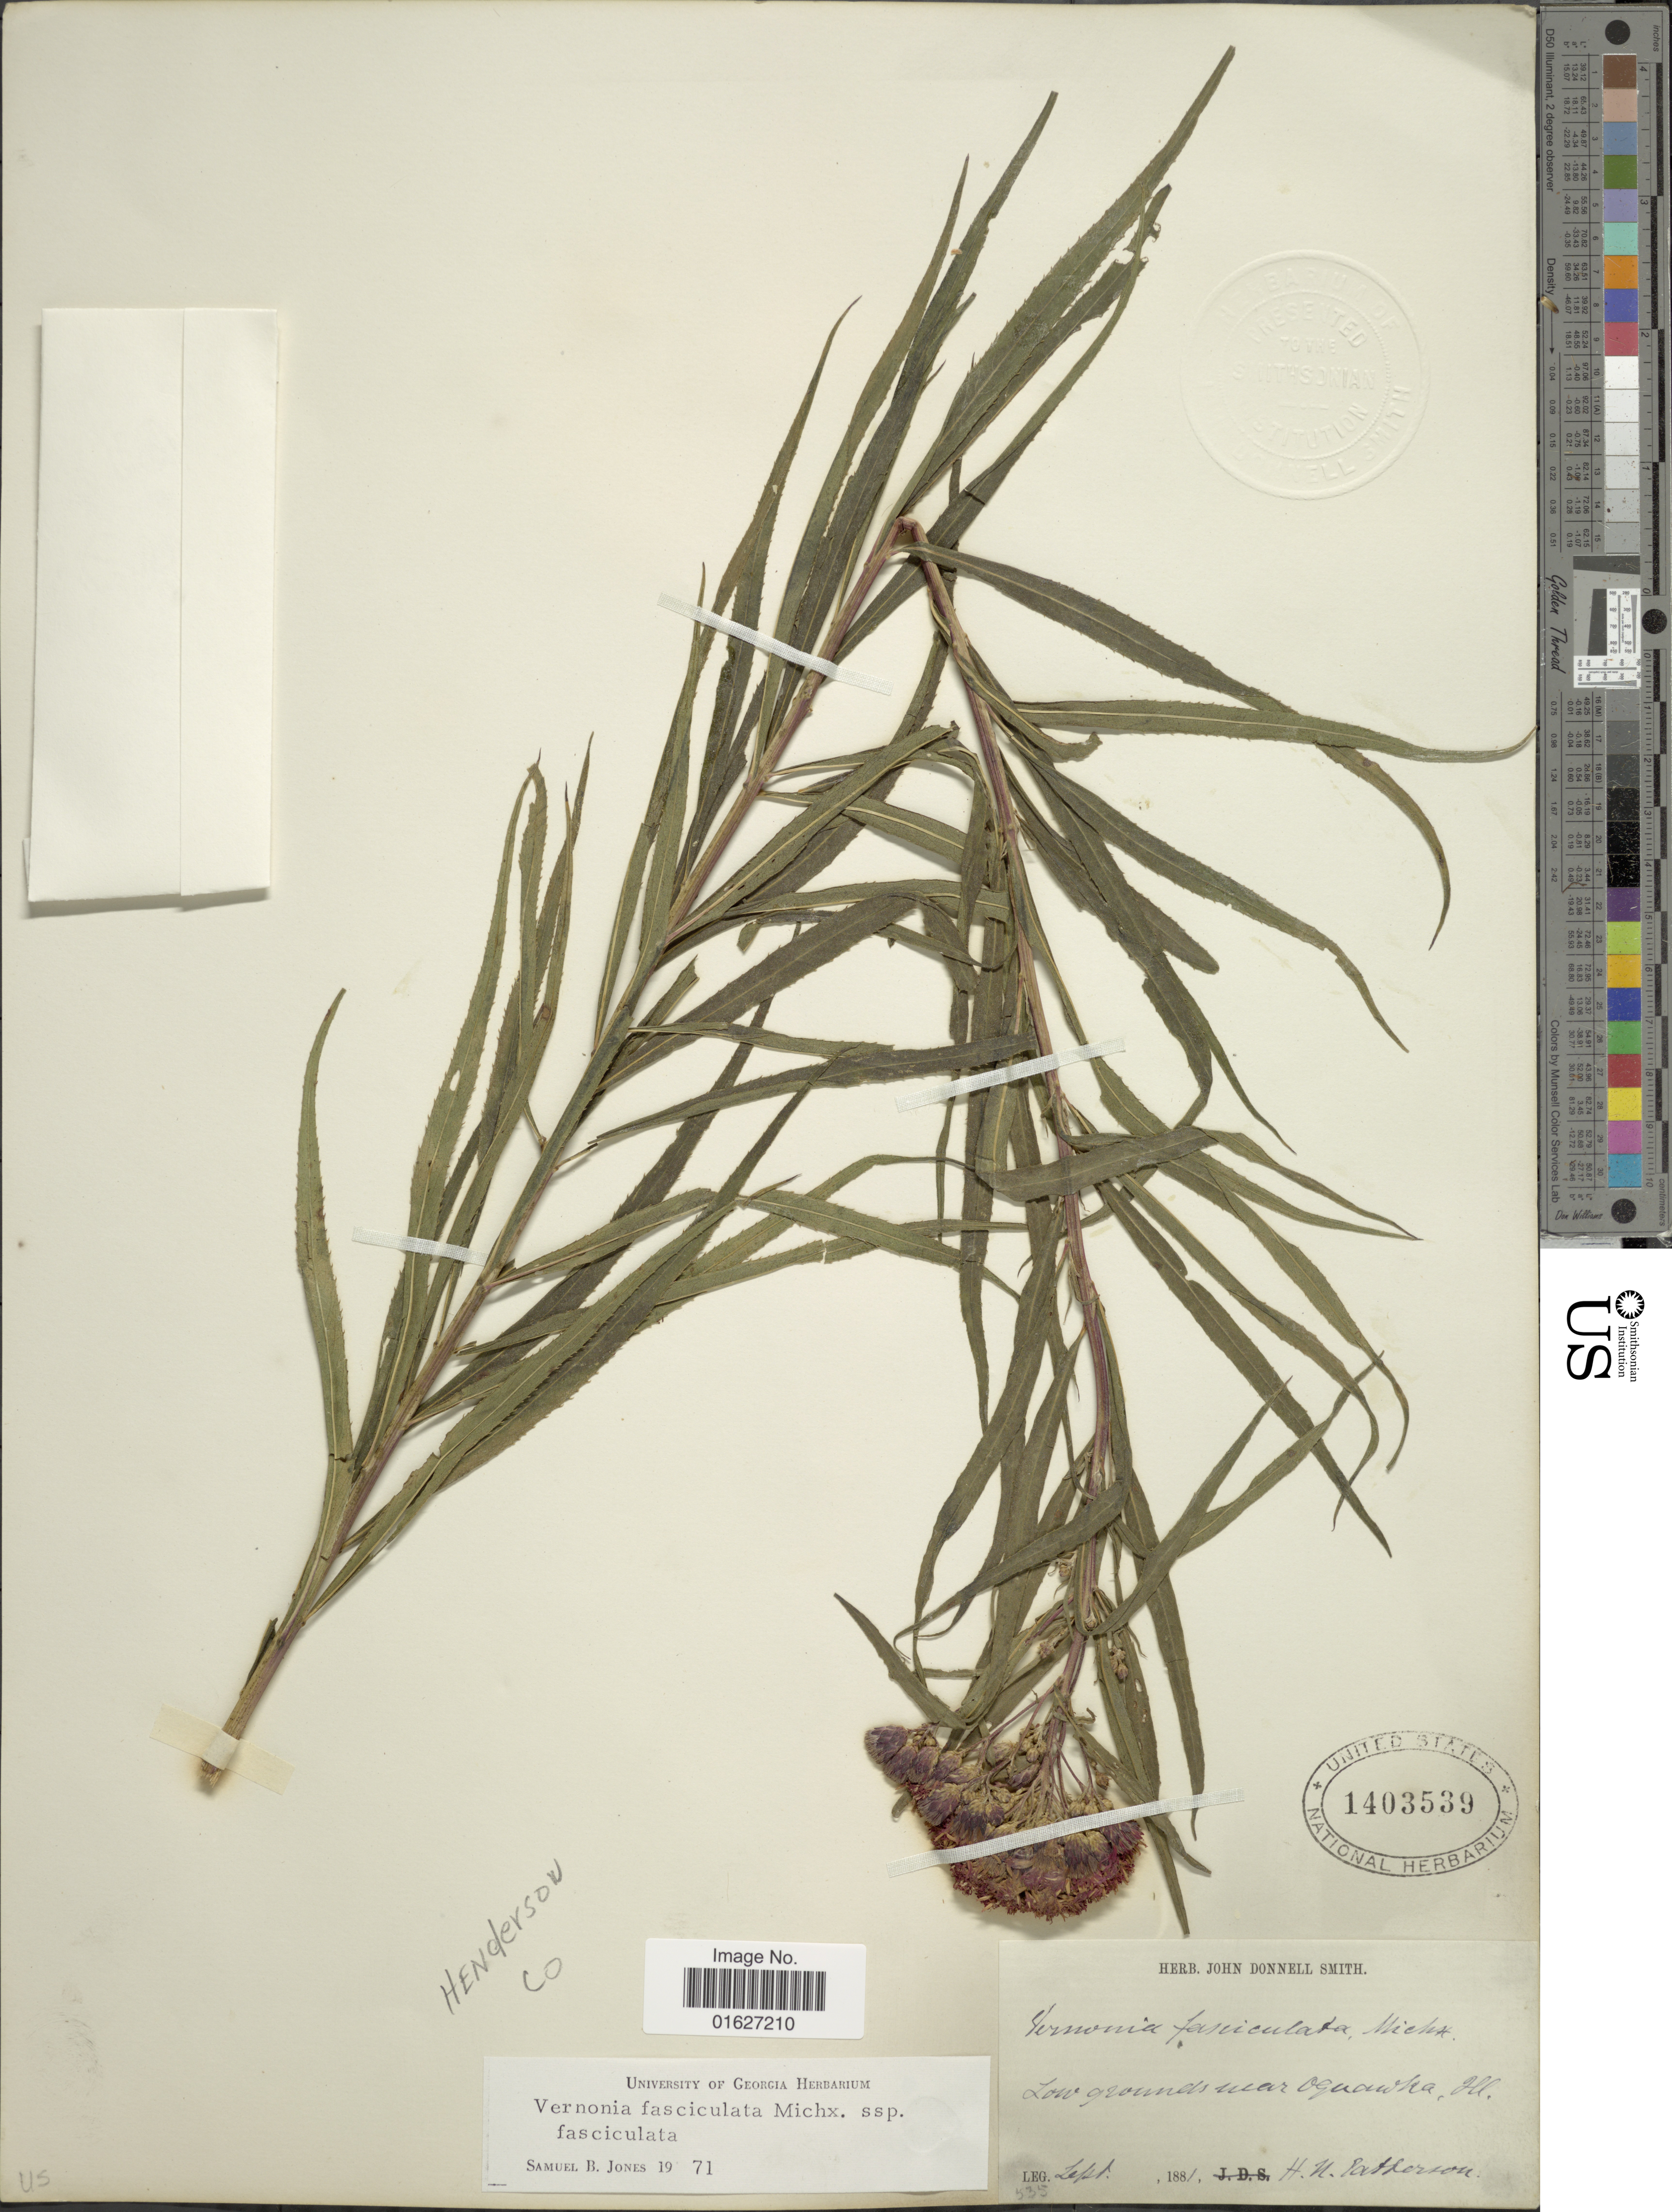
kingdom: Plantae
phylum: Tracheophyta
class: Magnoliopsida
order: Asterales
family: Asteraceae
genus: Vernonia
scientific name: Vernonia fasciculata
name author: Michx.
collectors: H. N. Patterson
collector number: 535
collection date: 1881-09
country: United States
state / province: Illinois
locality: Near Oquawka, Henderson Co.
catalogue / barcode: US 1403539